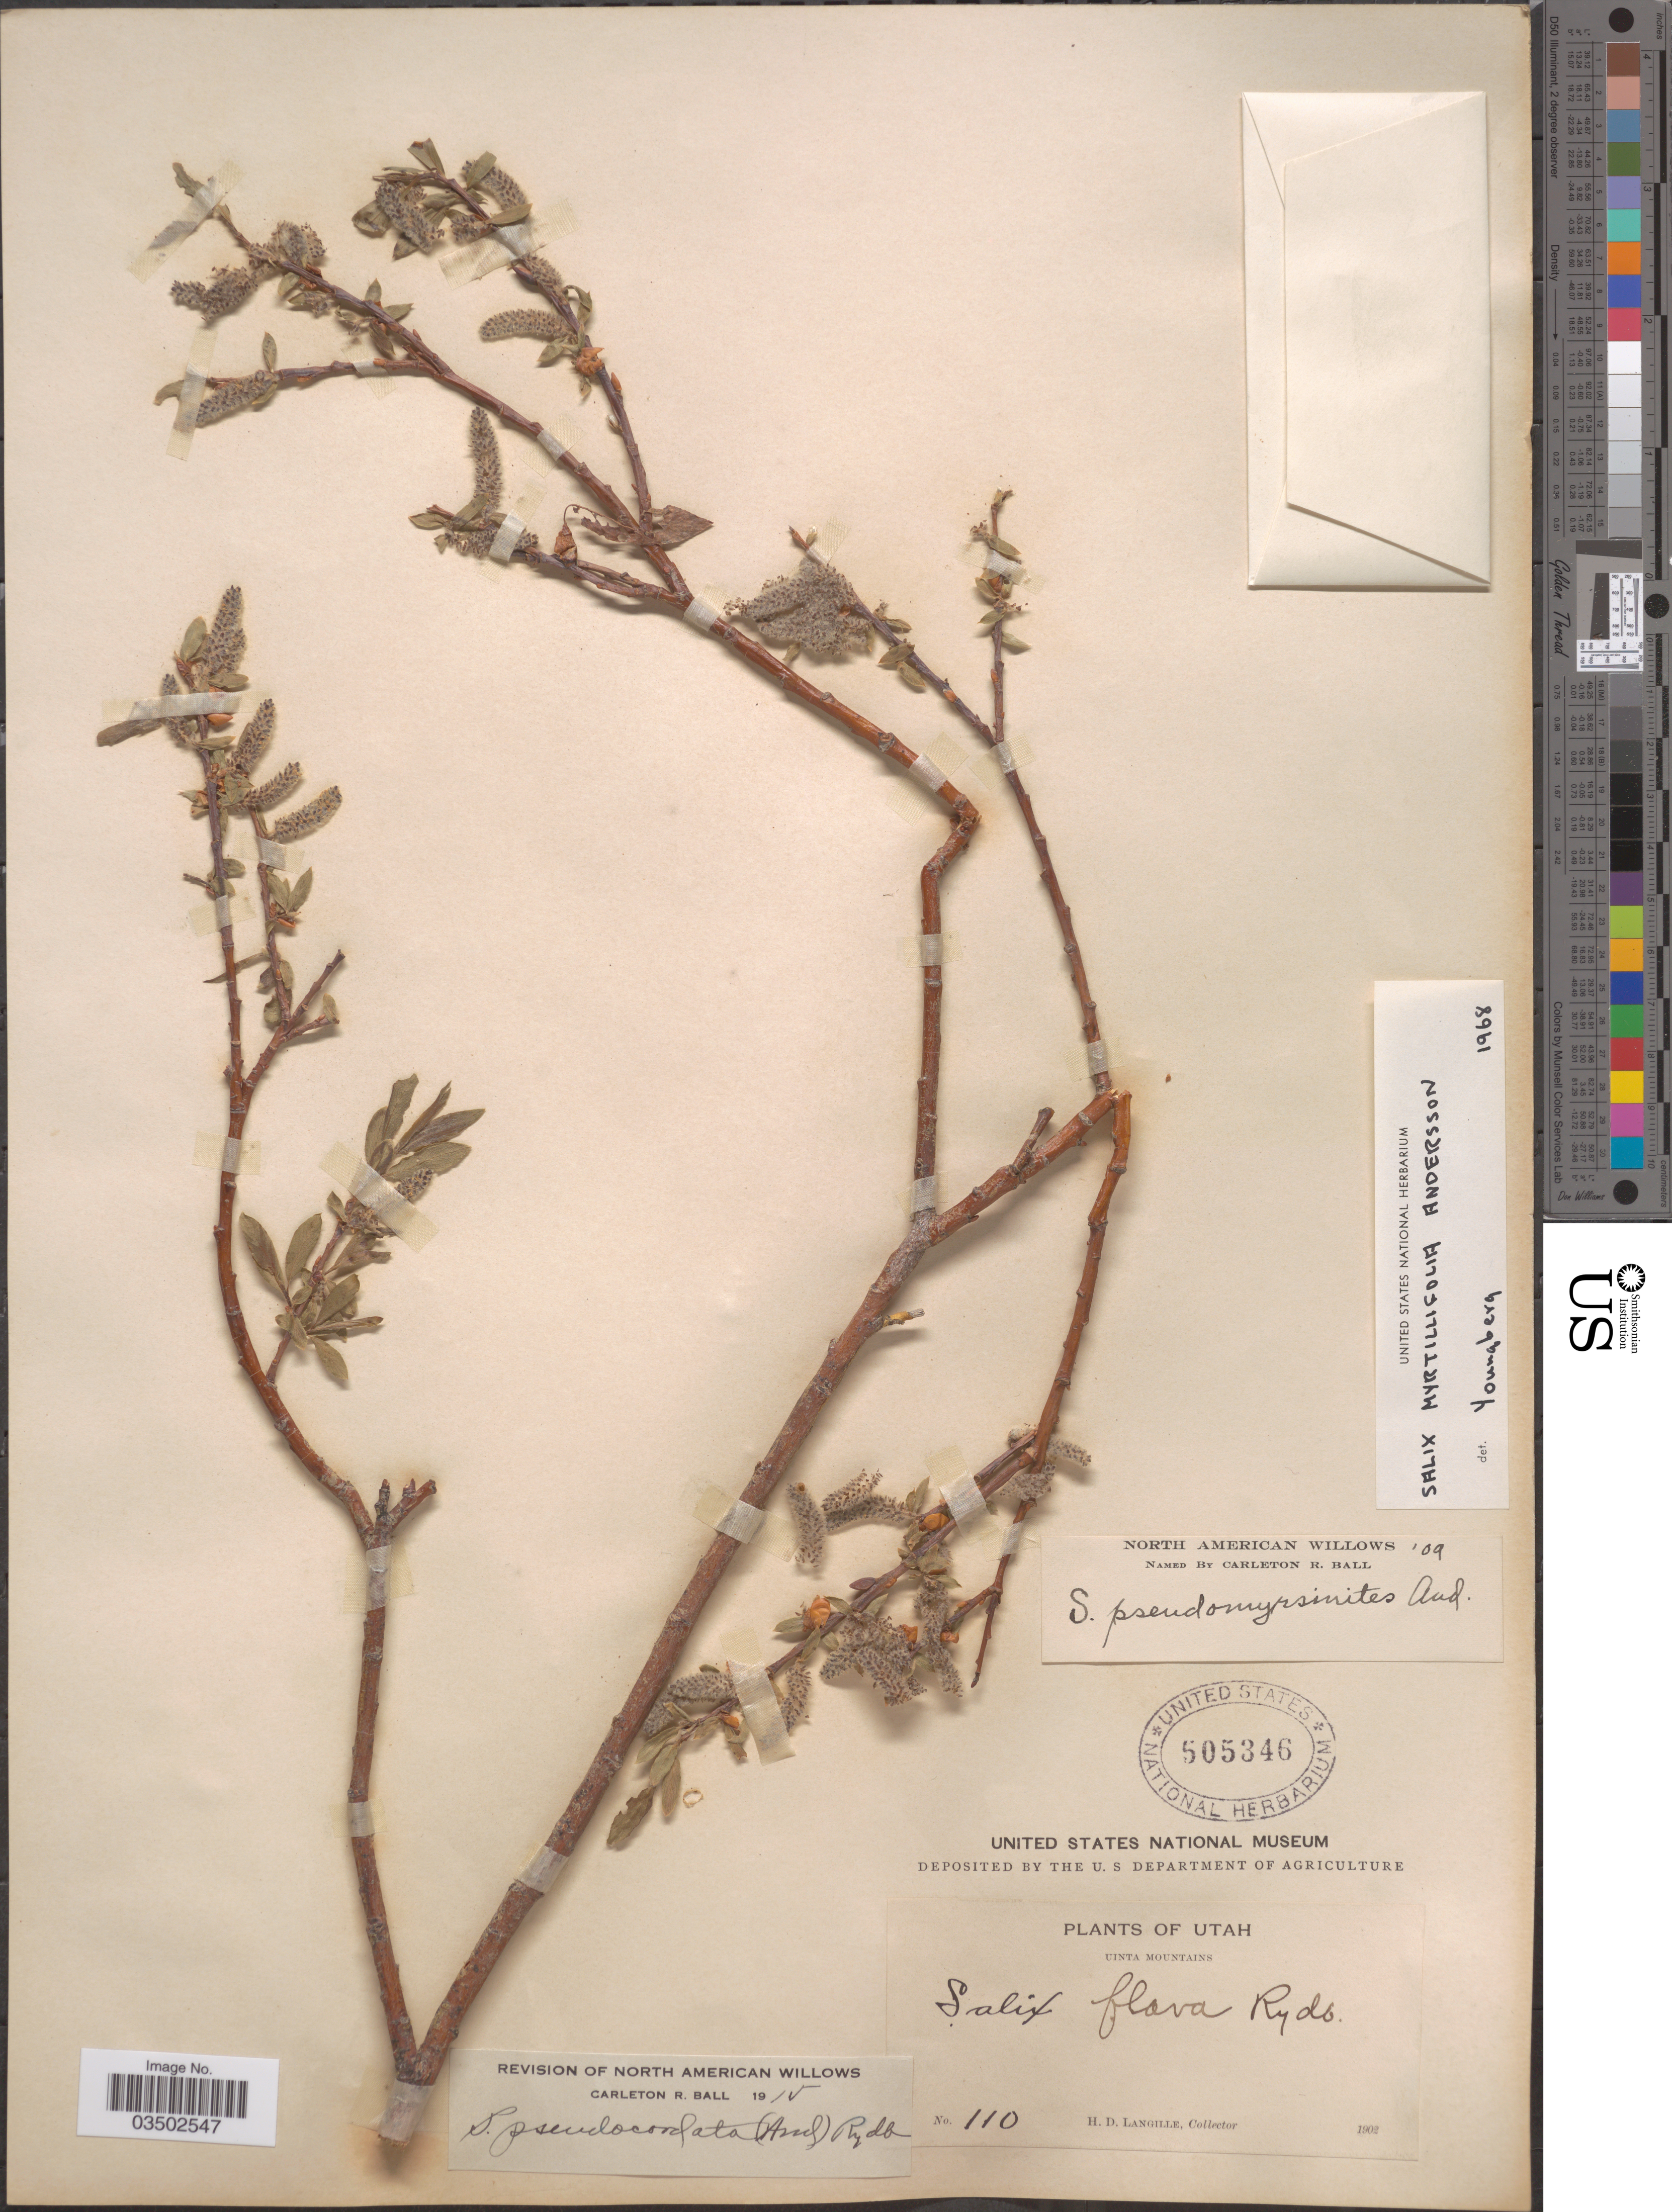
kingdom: Plantae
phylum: Tracheophyta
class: Magnoliopsida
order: Malpighiales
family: Salicaceae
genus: Salix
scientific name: Salix pseudocordata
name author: (Andersson) Andersson ex Rydb.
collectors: H. Langille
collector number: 110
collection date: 1902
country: United States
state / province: Utah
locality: Uinta Mountains.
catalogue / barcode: US 505346